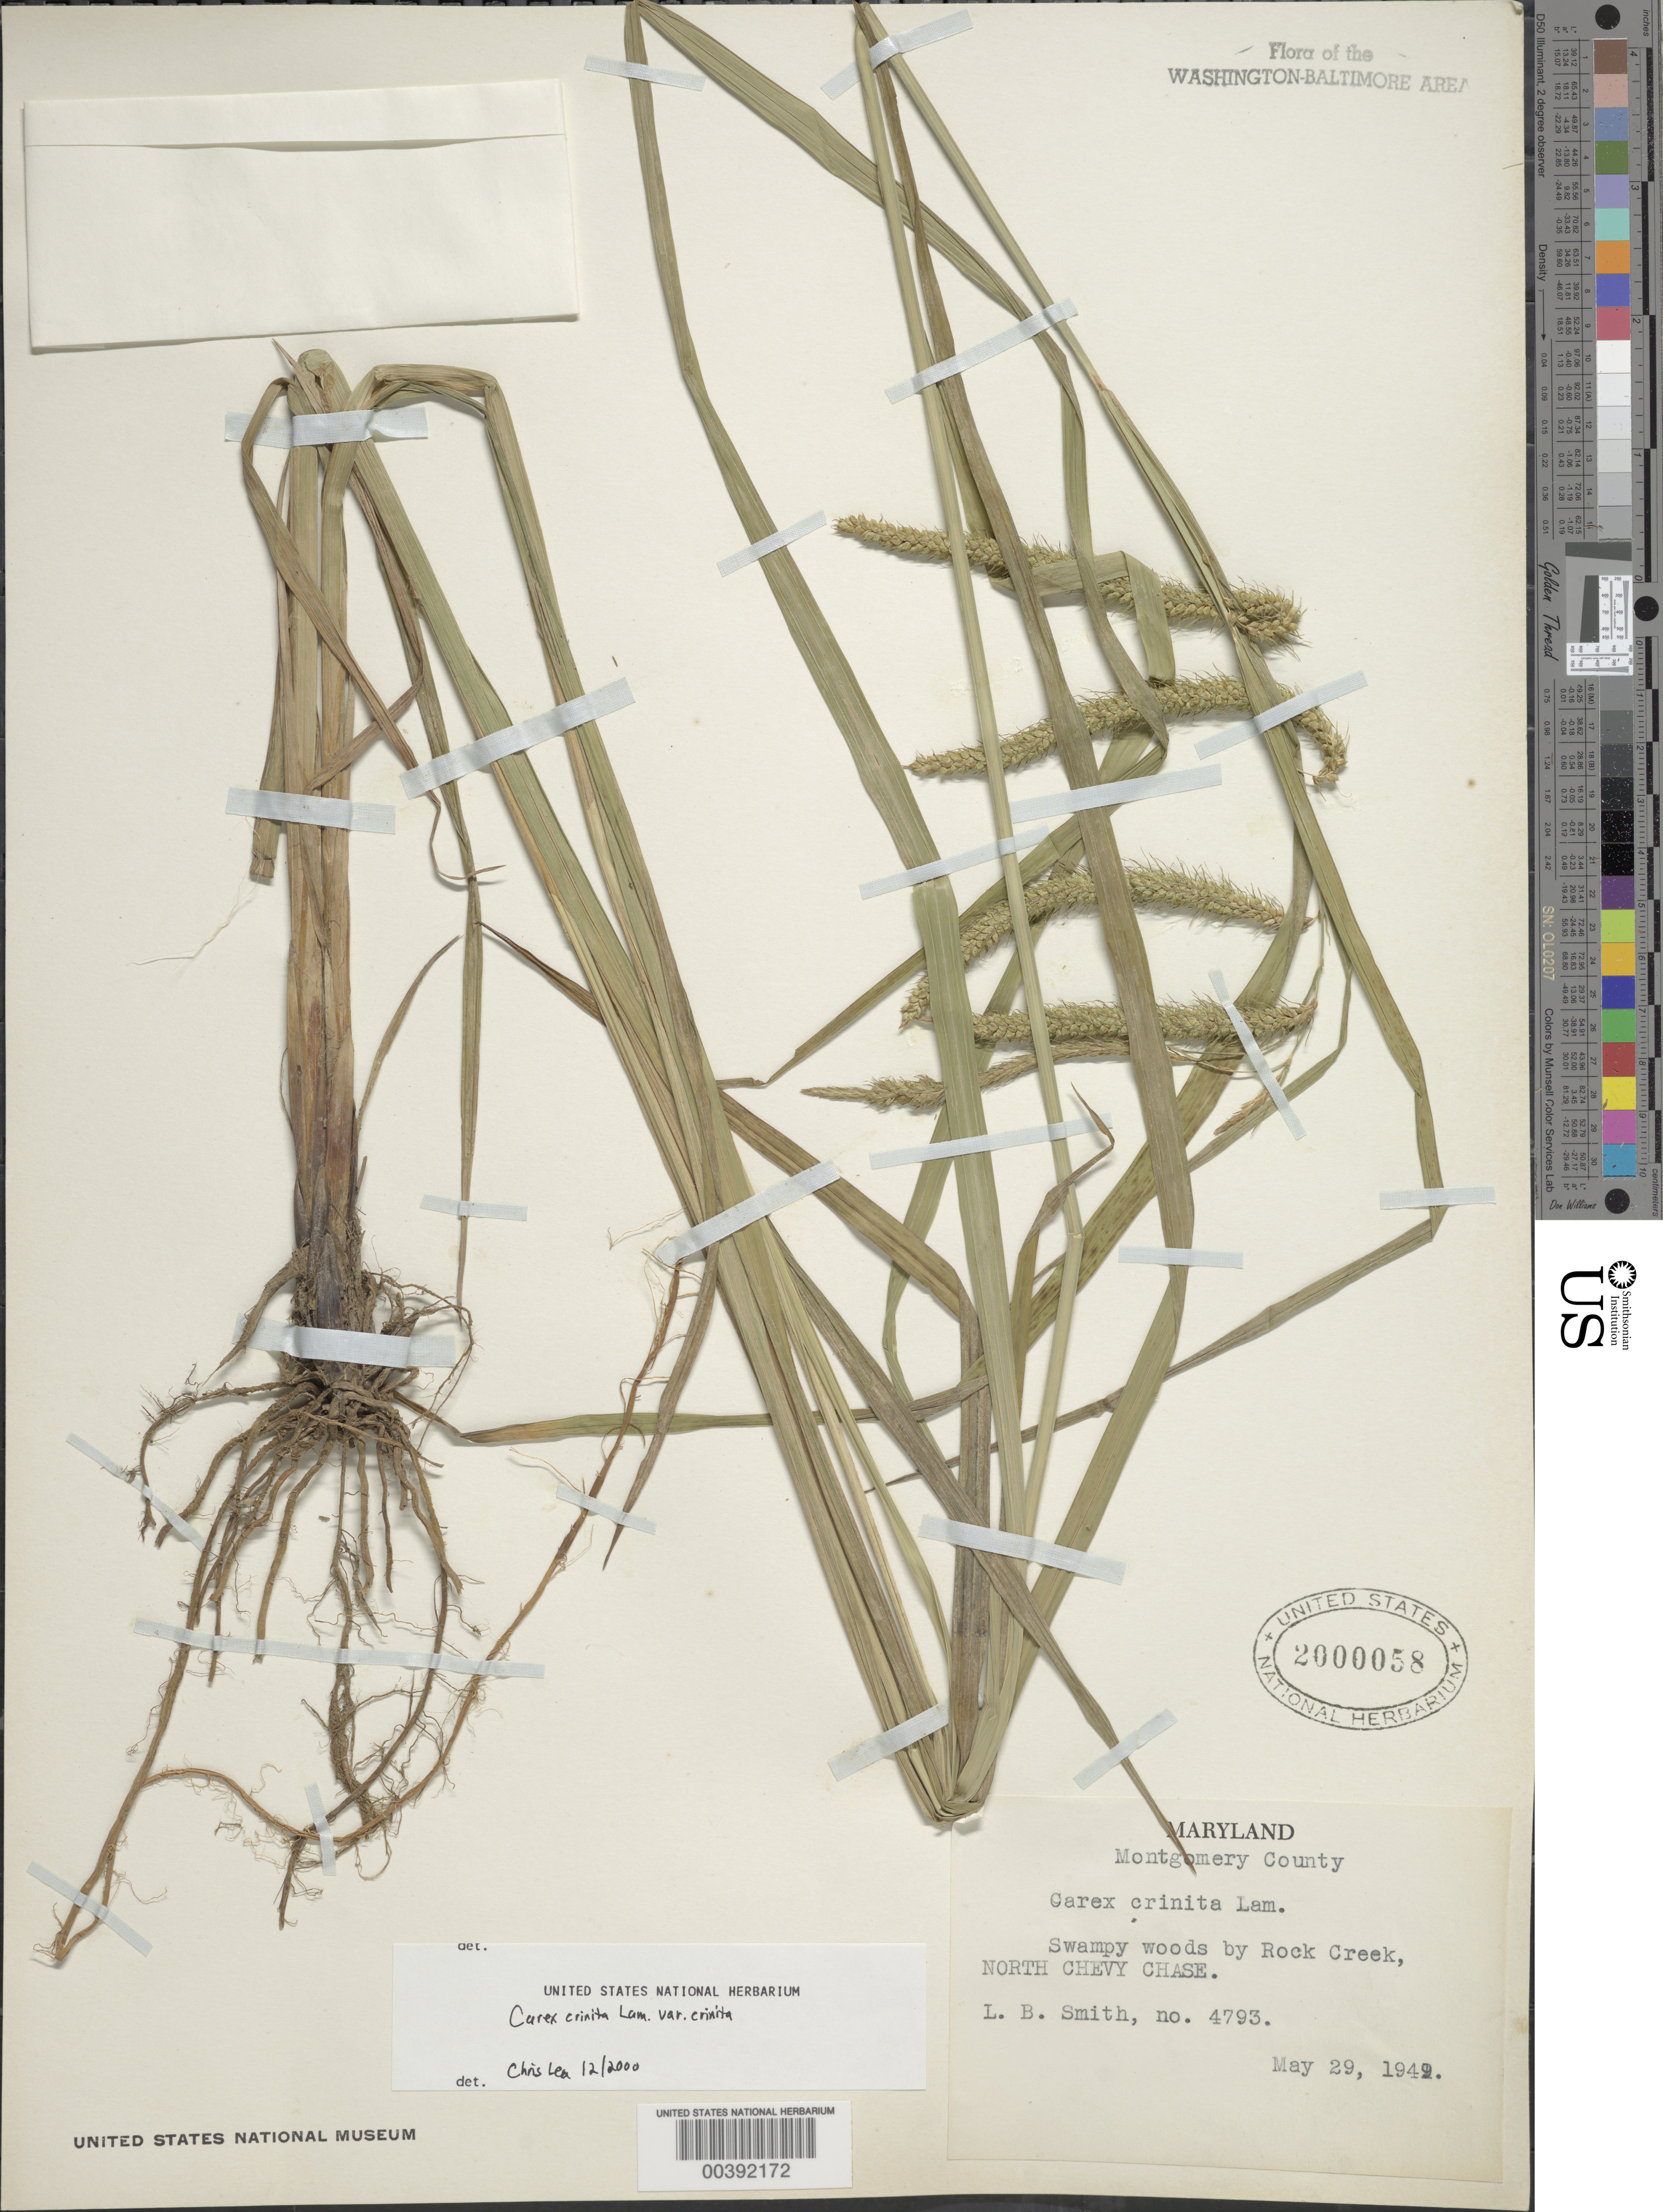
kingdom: Plantae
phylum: Tracheophyta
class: Liliopsida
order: Poales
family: Cyperaceae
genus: Carex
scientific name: Carex crinita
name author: Lam.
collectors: L. Smith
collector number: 4793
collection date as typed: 29 May 1949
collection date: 1949-05-29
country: United States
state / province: Maryland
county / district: Montgomery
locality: Rock Creek near Chevy Chase Rock Creek Park & vicinity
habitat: Swampy woods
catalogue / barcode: US 2000058